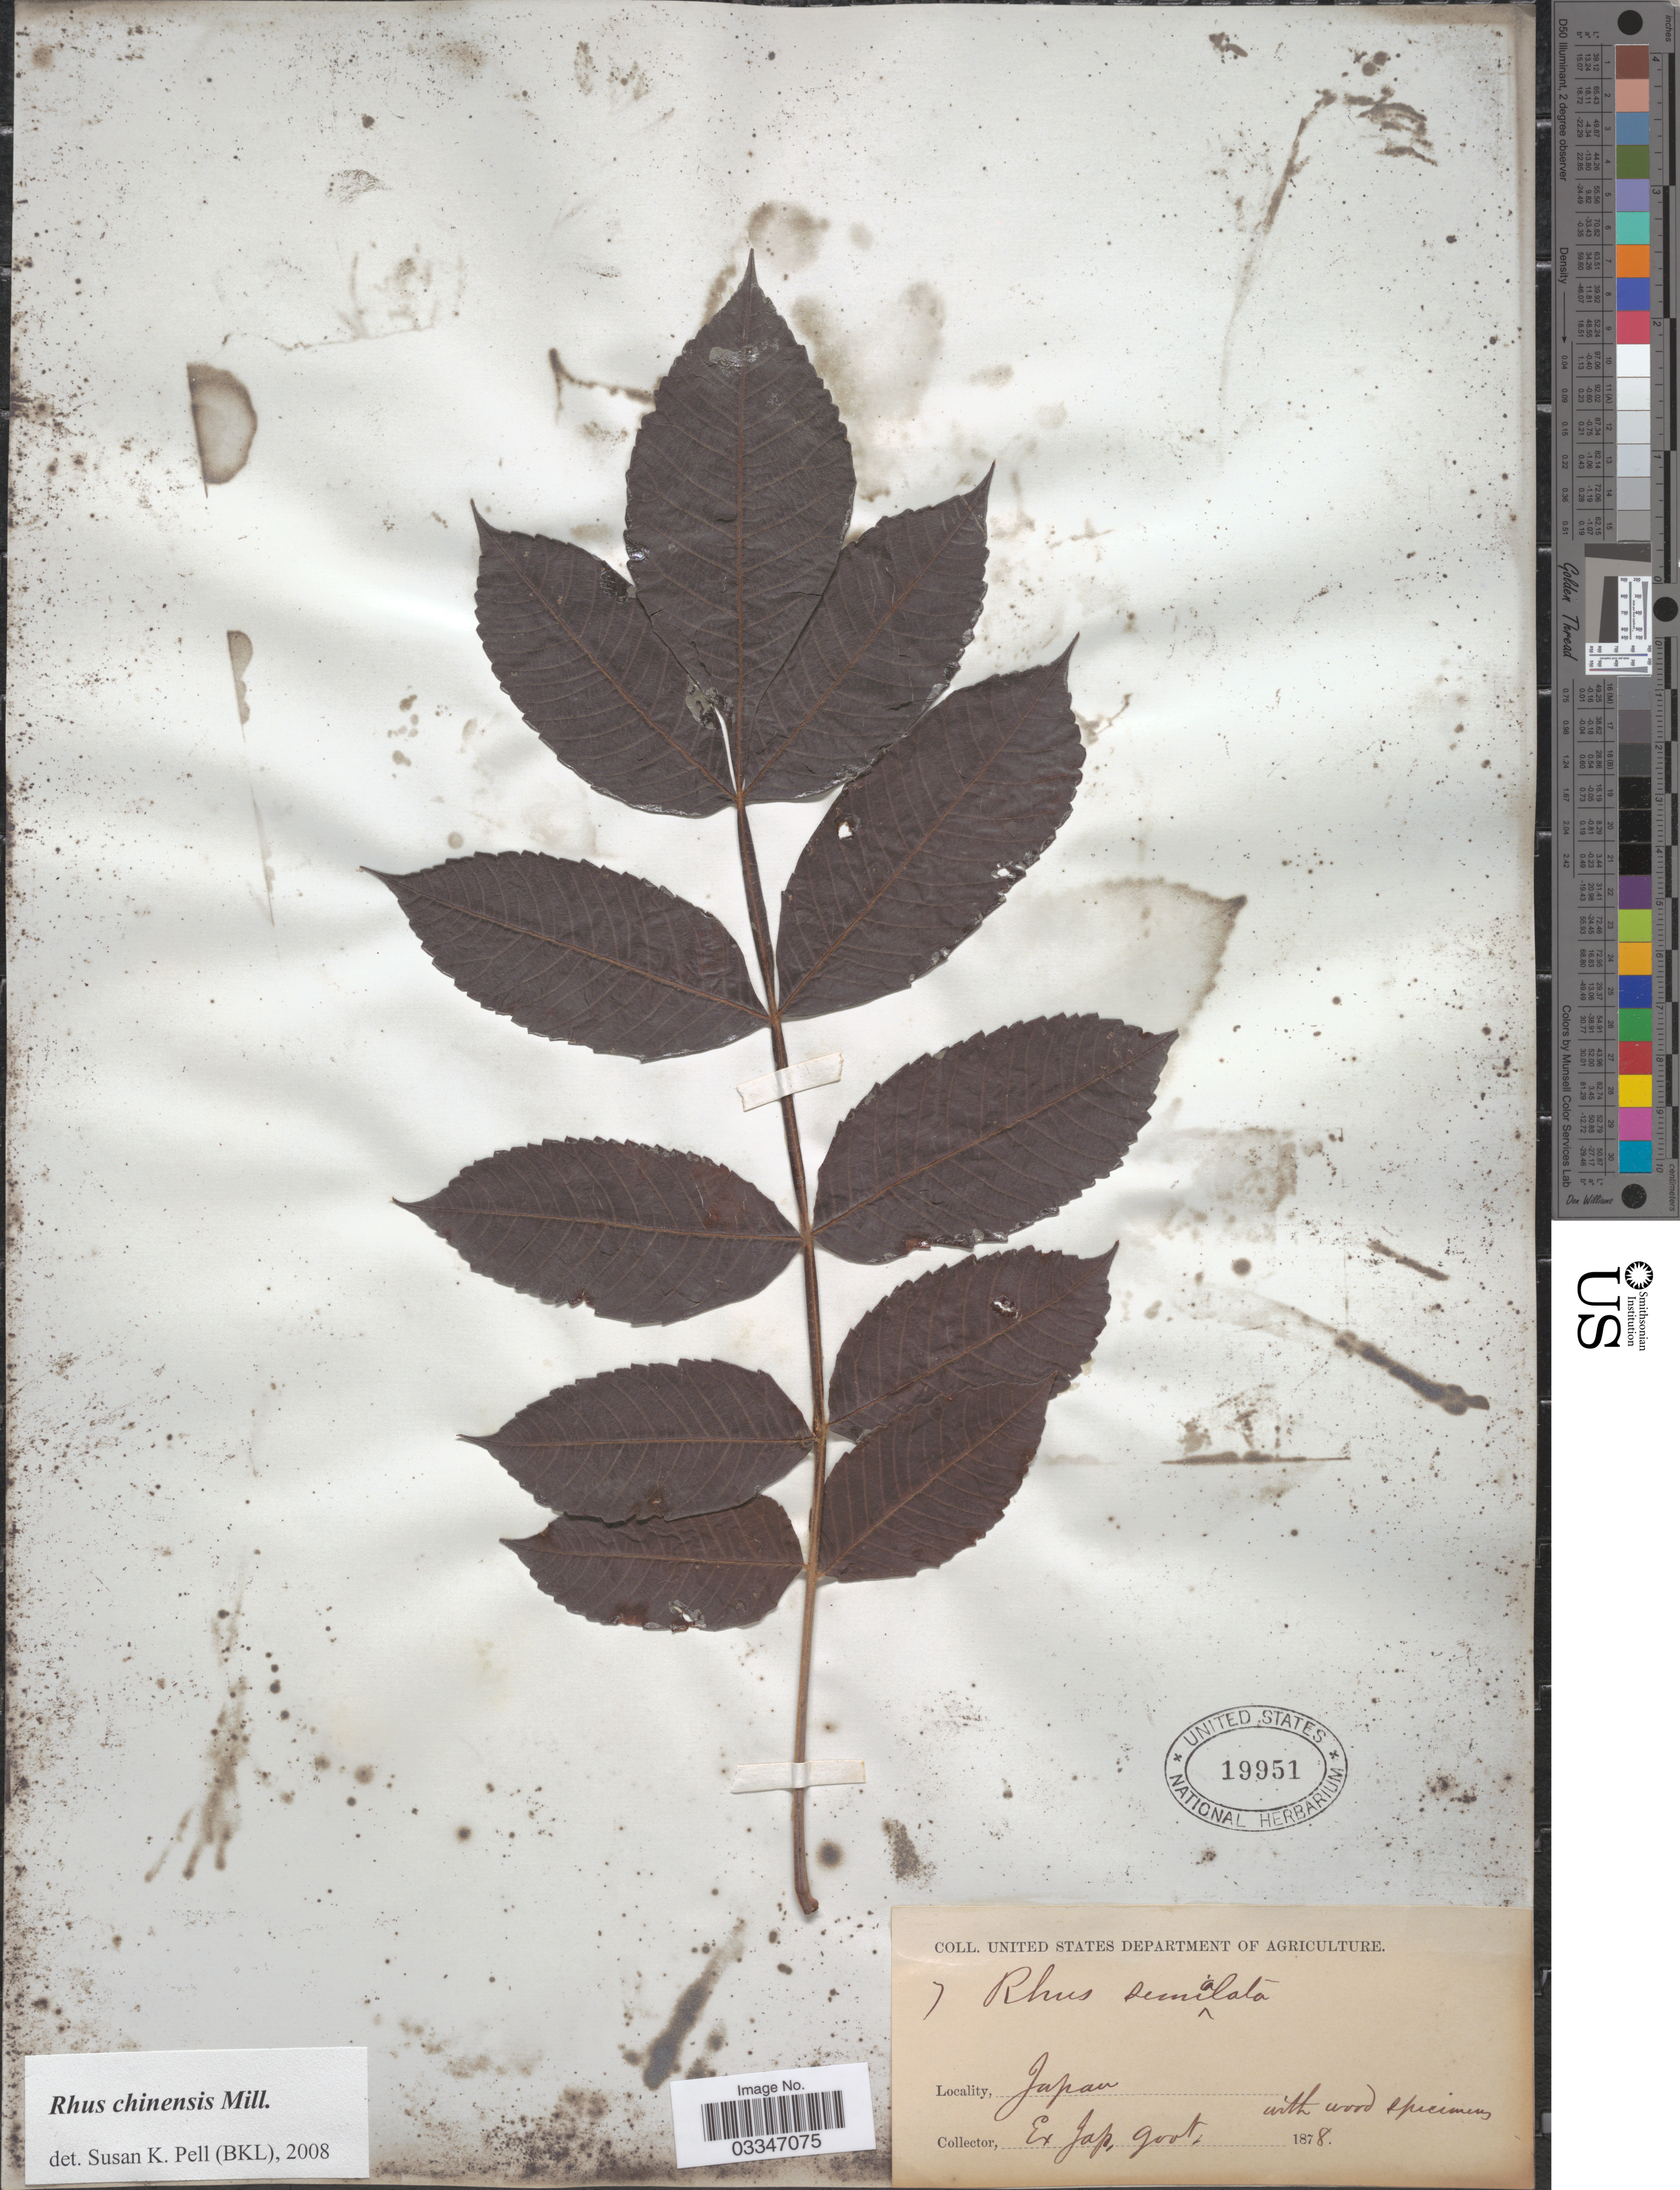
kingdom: Plantae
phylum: Tracheophyta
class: Magnoliopsida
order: Sapindales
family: Anacardiaceae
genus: Rhus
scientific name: Rhus chinensis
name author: Mill.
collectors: United States Department of Agriculture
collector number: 7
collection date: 1878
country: Japan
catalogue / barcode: US 19951